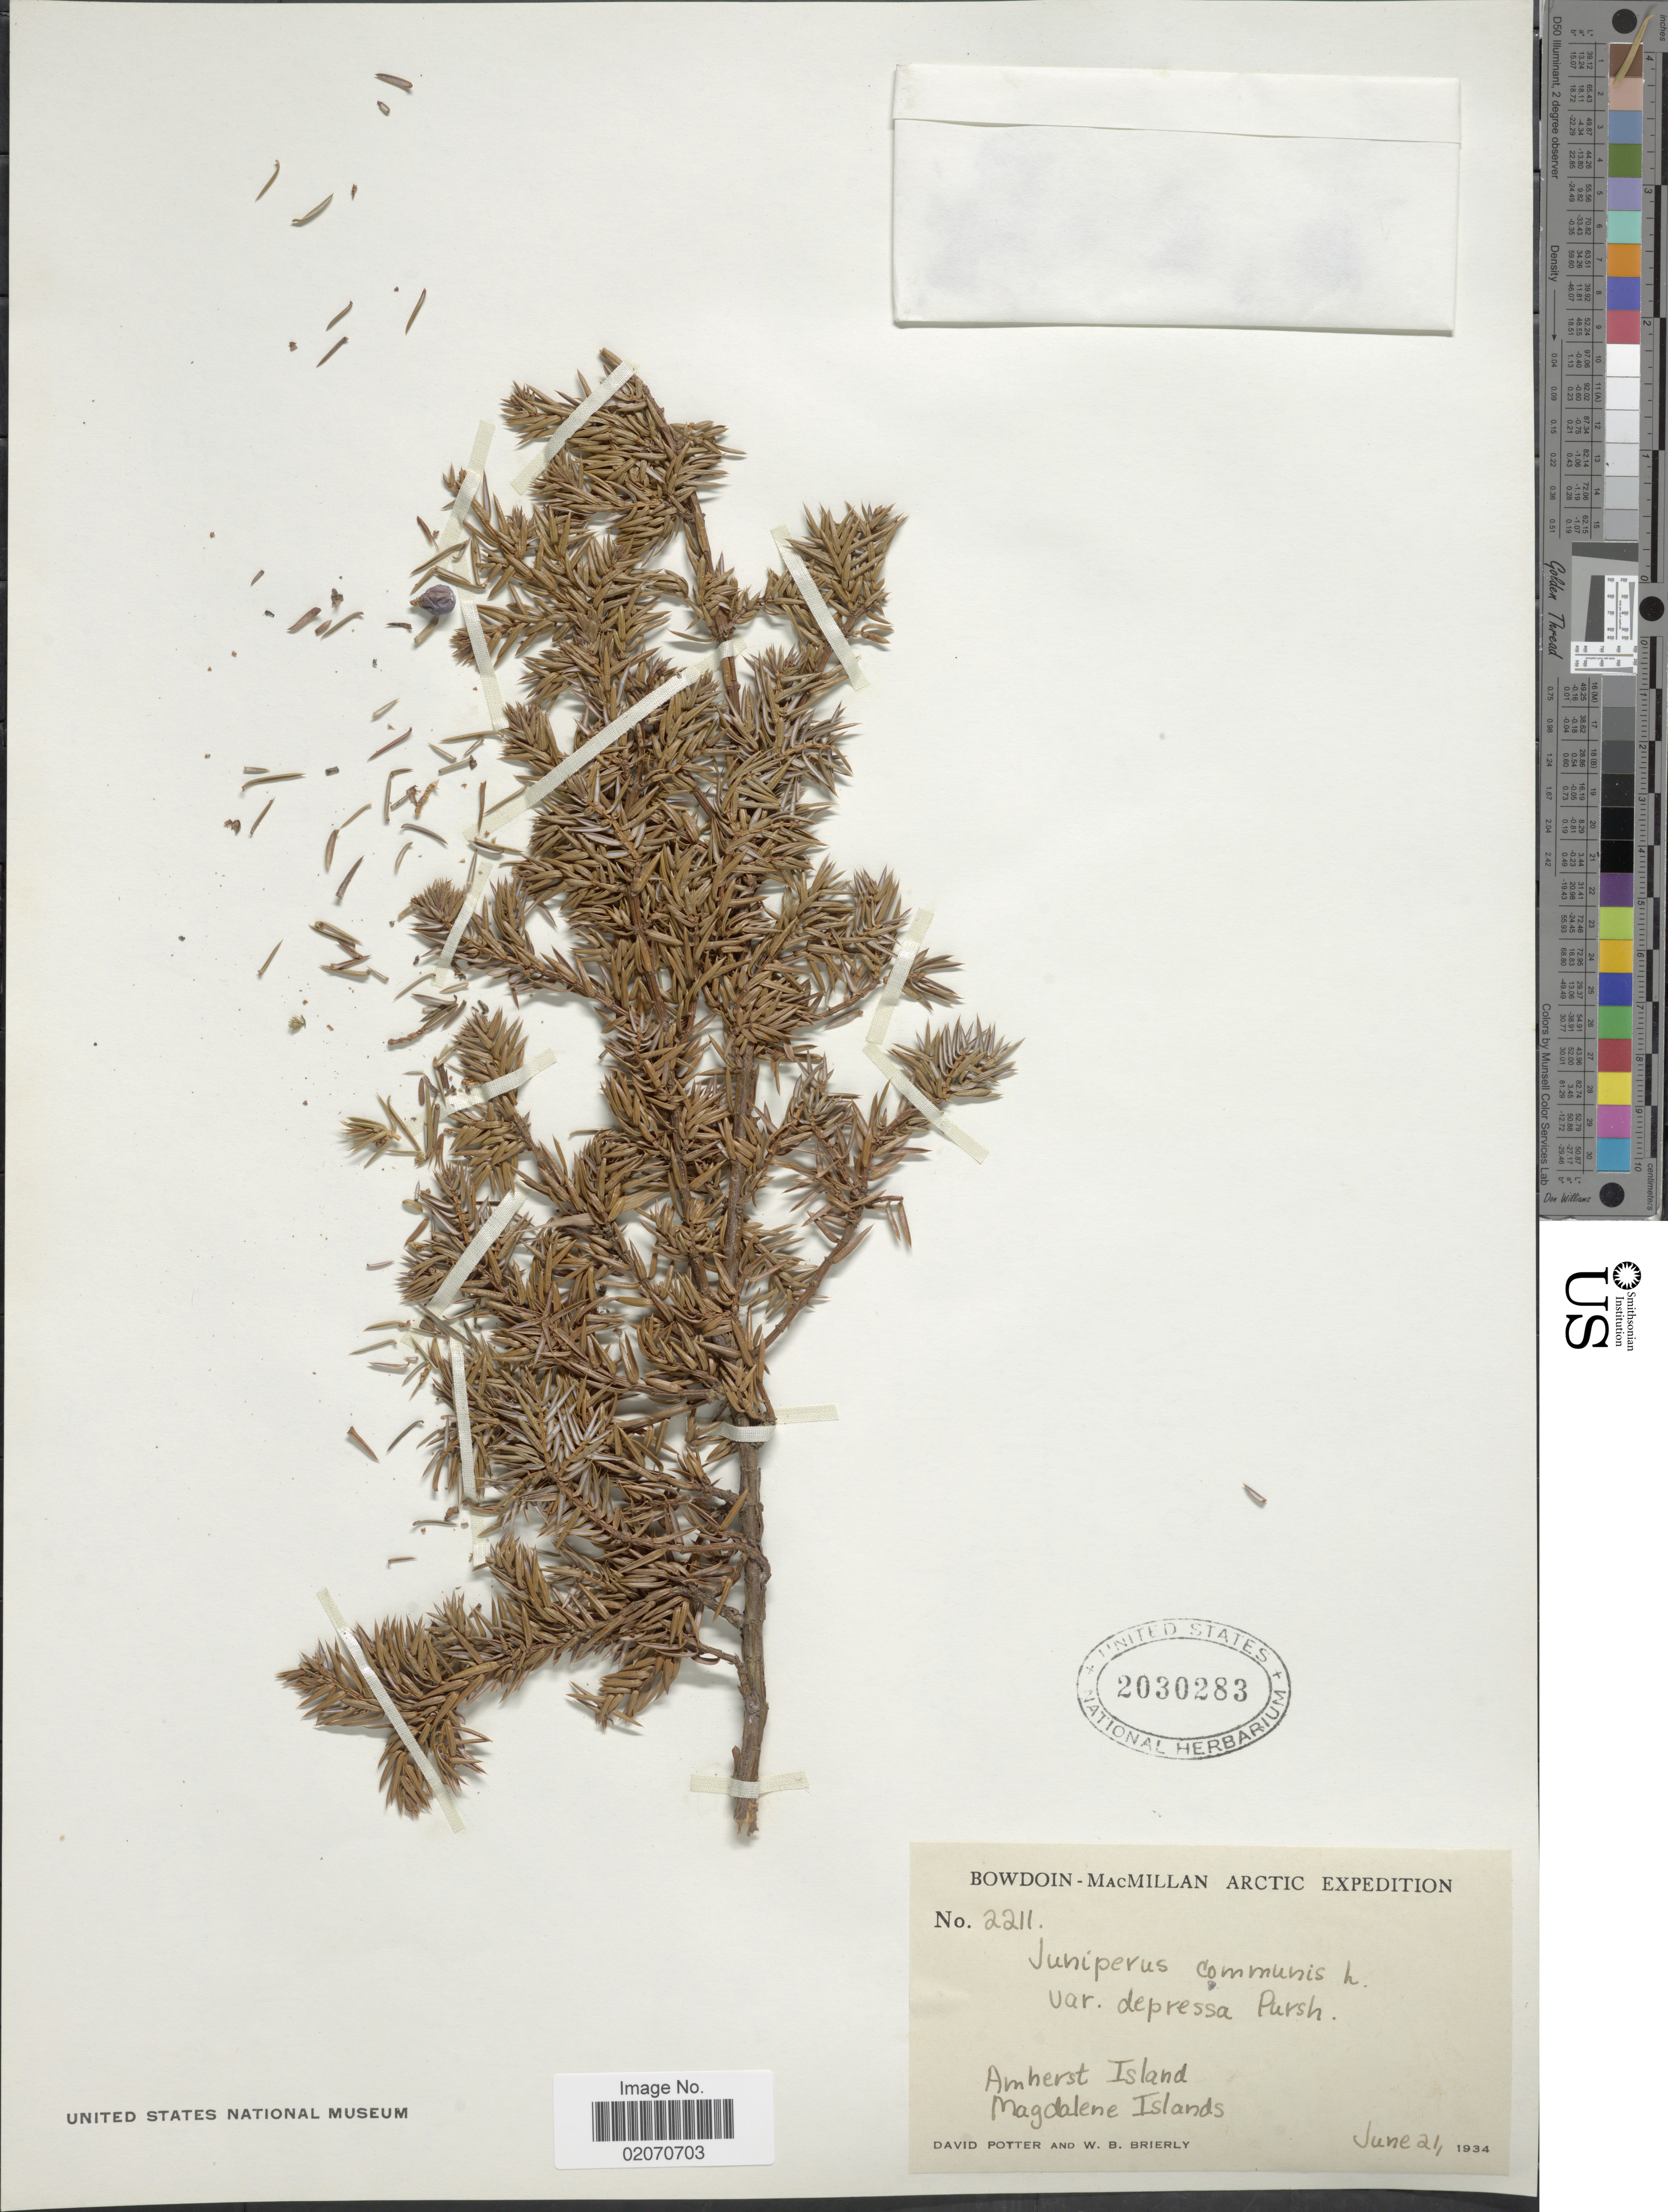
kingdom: Plantae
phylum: Tracheophyta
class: Pinopsida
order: Pinales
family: Cupressaceae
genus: Juniperus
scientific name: Juniperus communis var. depressa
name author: Pursh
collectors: D. Potter & W. Brierly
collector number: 2211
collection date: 1934-06-21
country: Canada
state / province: Ontario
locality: Amherst Island, Magdalene Islands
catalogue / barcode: US 2030283